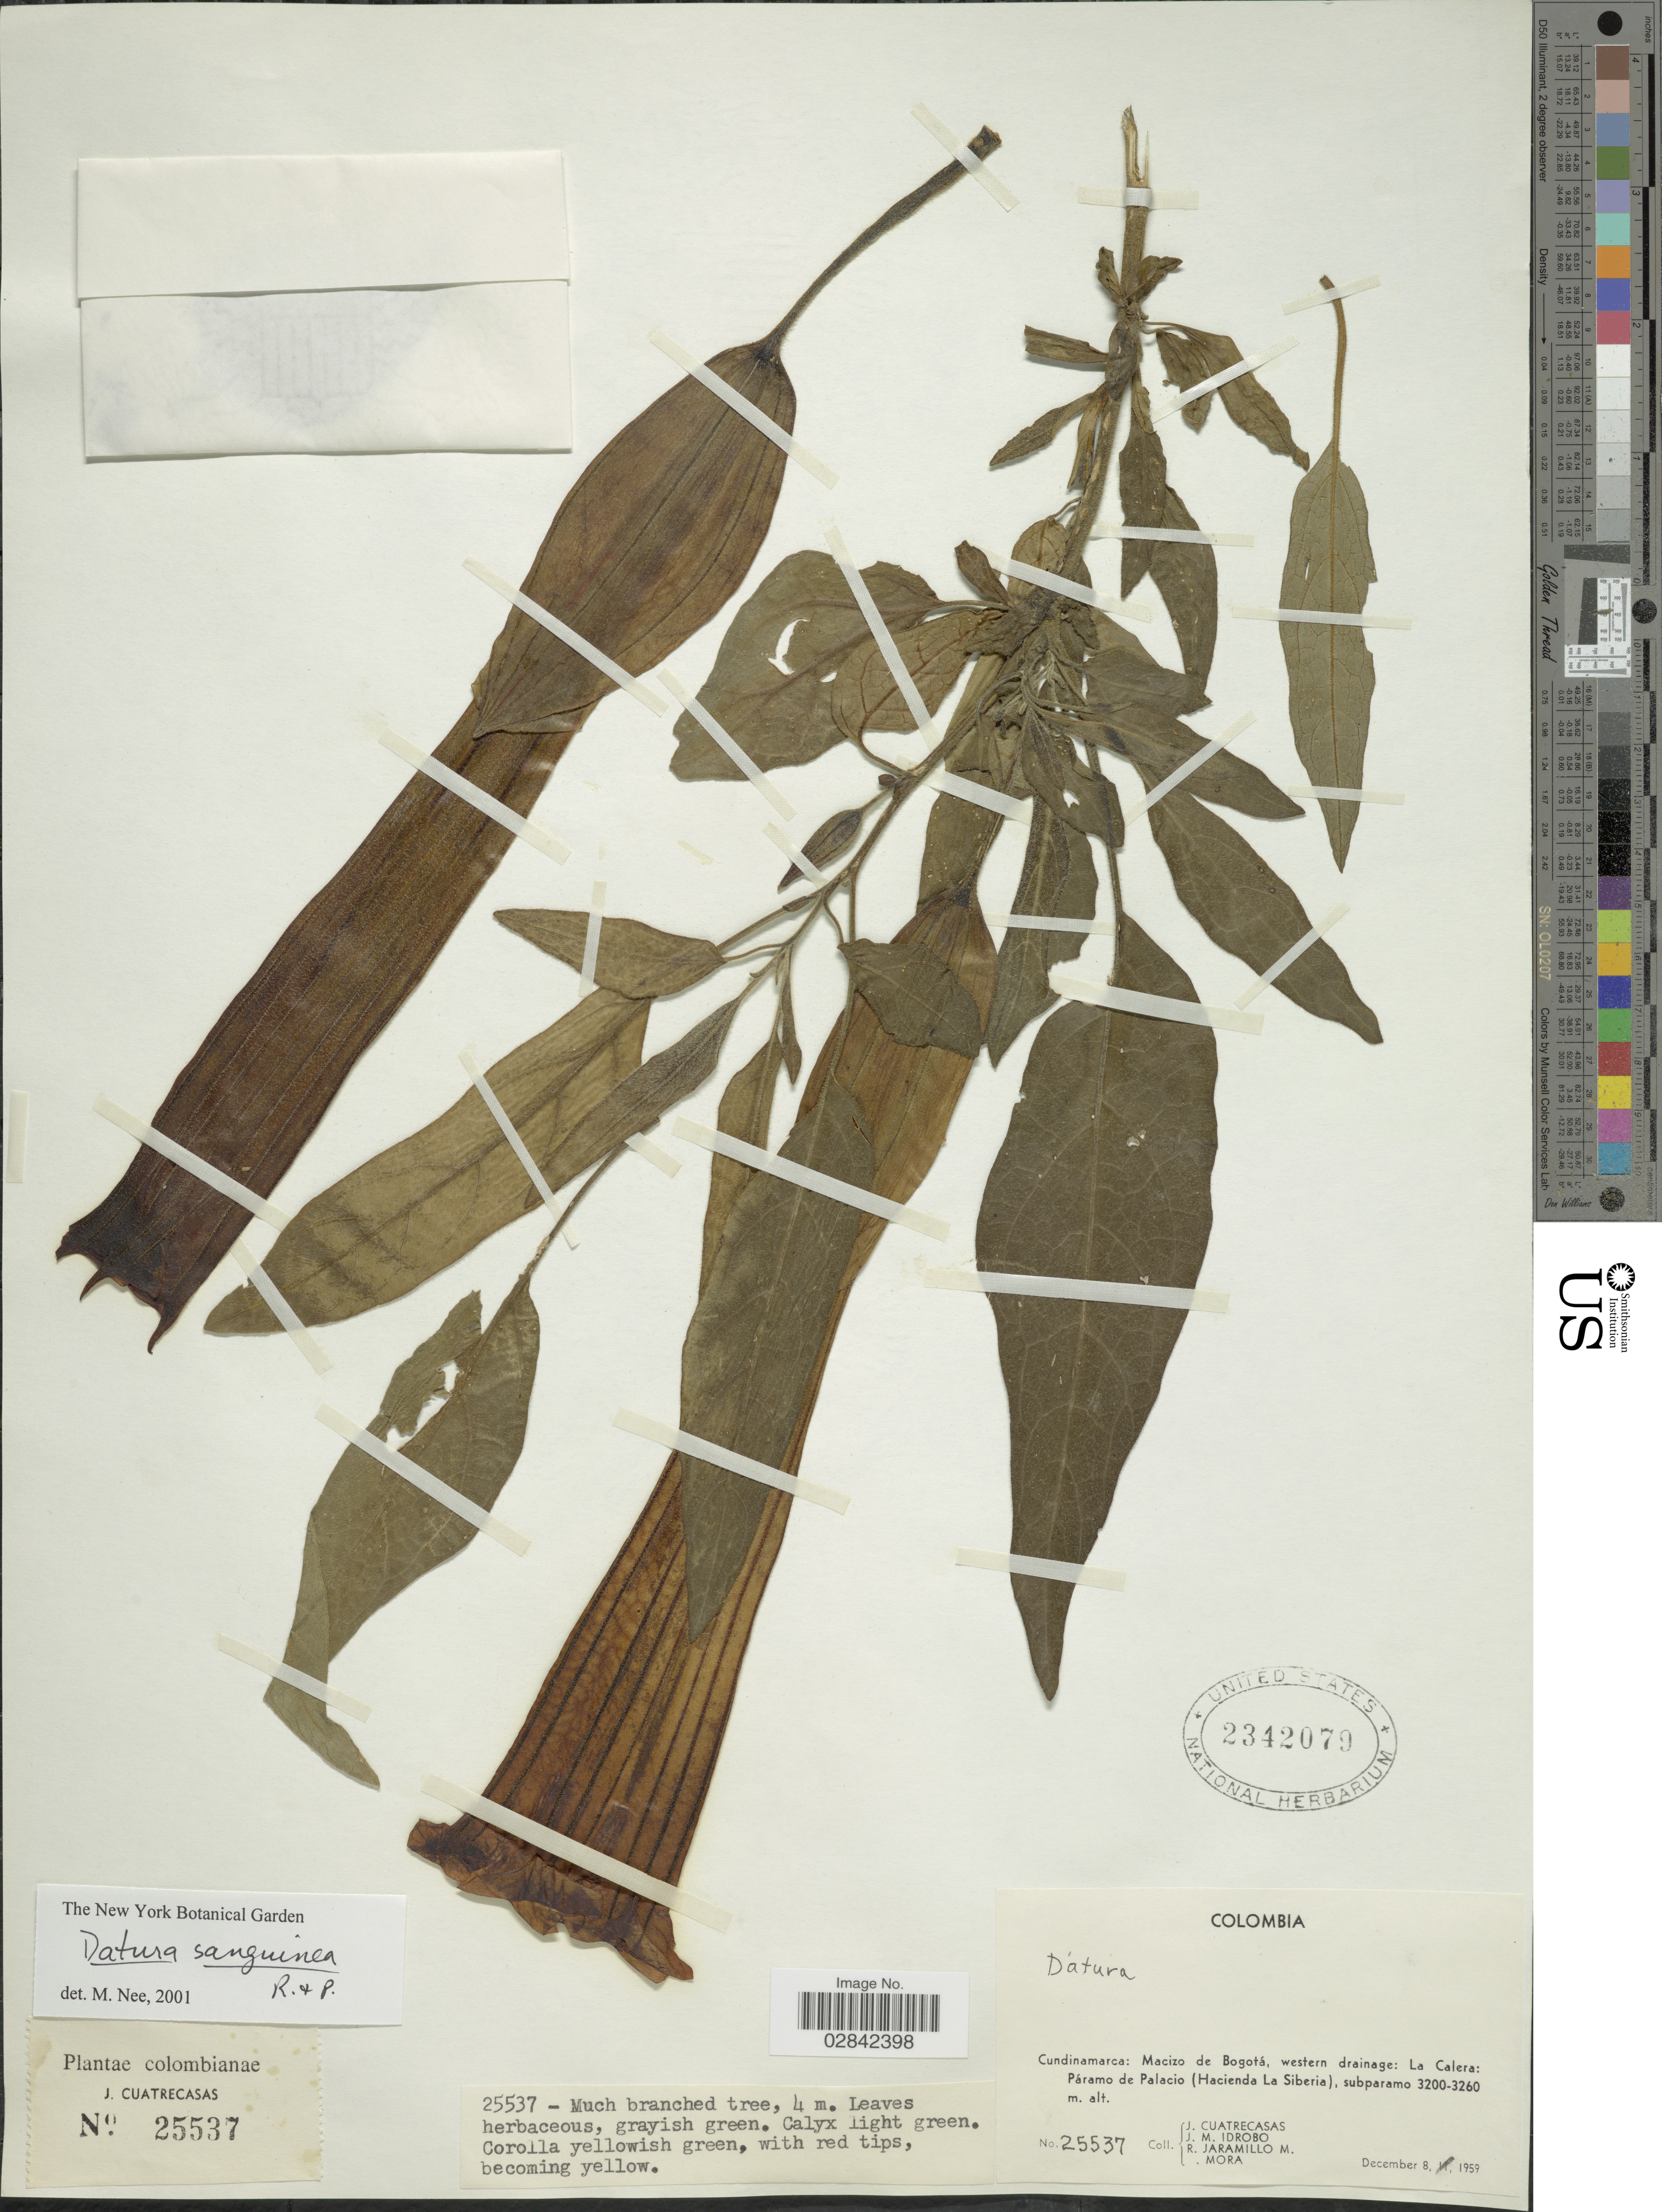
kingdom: Plantae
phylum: Tracheophyta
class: Magnoliopsida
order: Solanales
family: Solanaceae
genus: Brugmansia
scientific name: Brugmansia sanguinea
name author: (Ruiz & Pav.) D. Don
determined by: Nee, M.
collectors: J. Cuatrecasas, J. M. Idrobo, R. Jaramillo M. & Mora, --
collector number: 25537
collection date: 1959-12-08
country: Colombia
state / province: Cundinamarca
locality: Cundinamarca: Macizo de Bogotá, western drainage: La Calera: Páramo de Palacio (Hacienda La Siberia).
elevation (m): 3200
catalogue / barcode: US 2342079